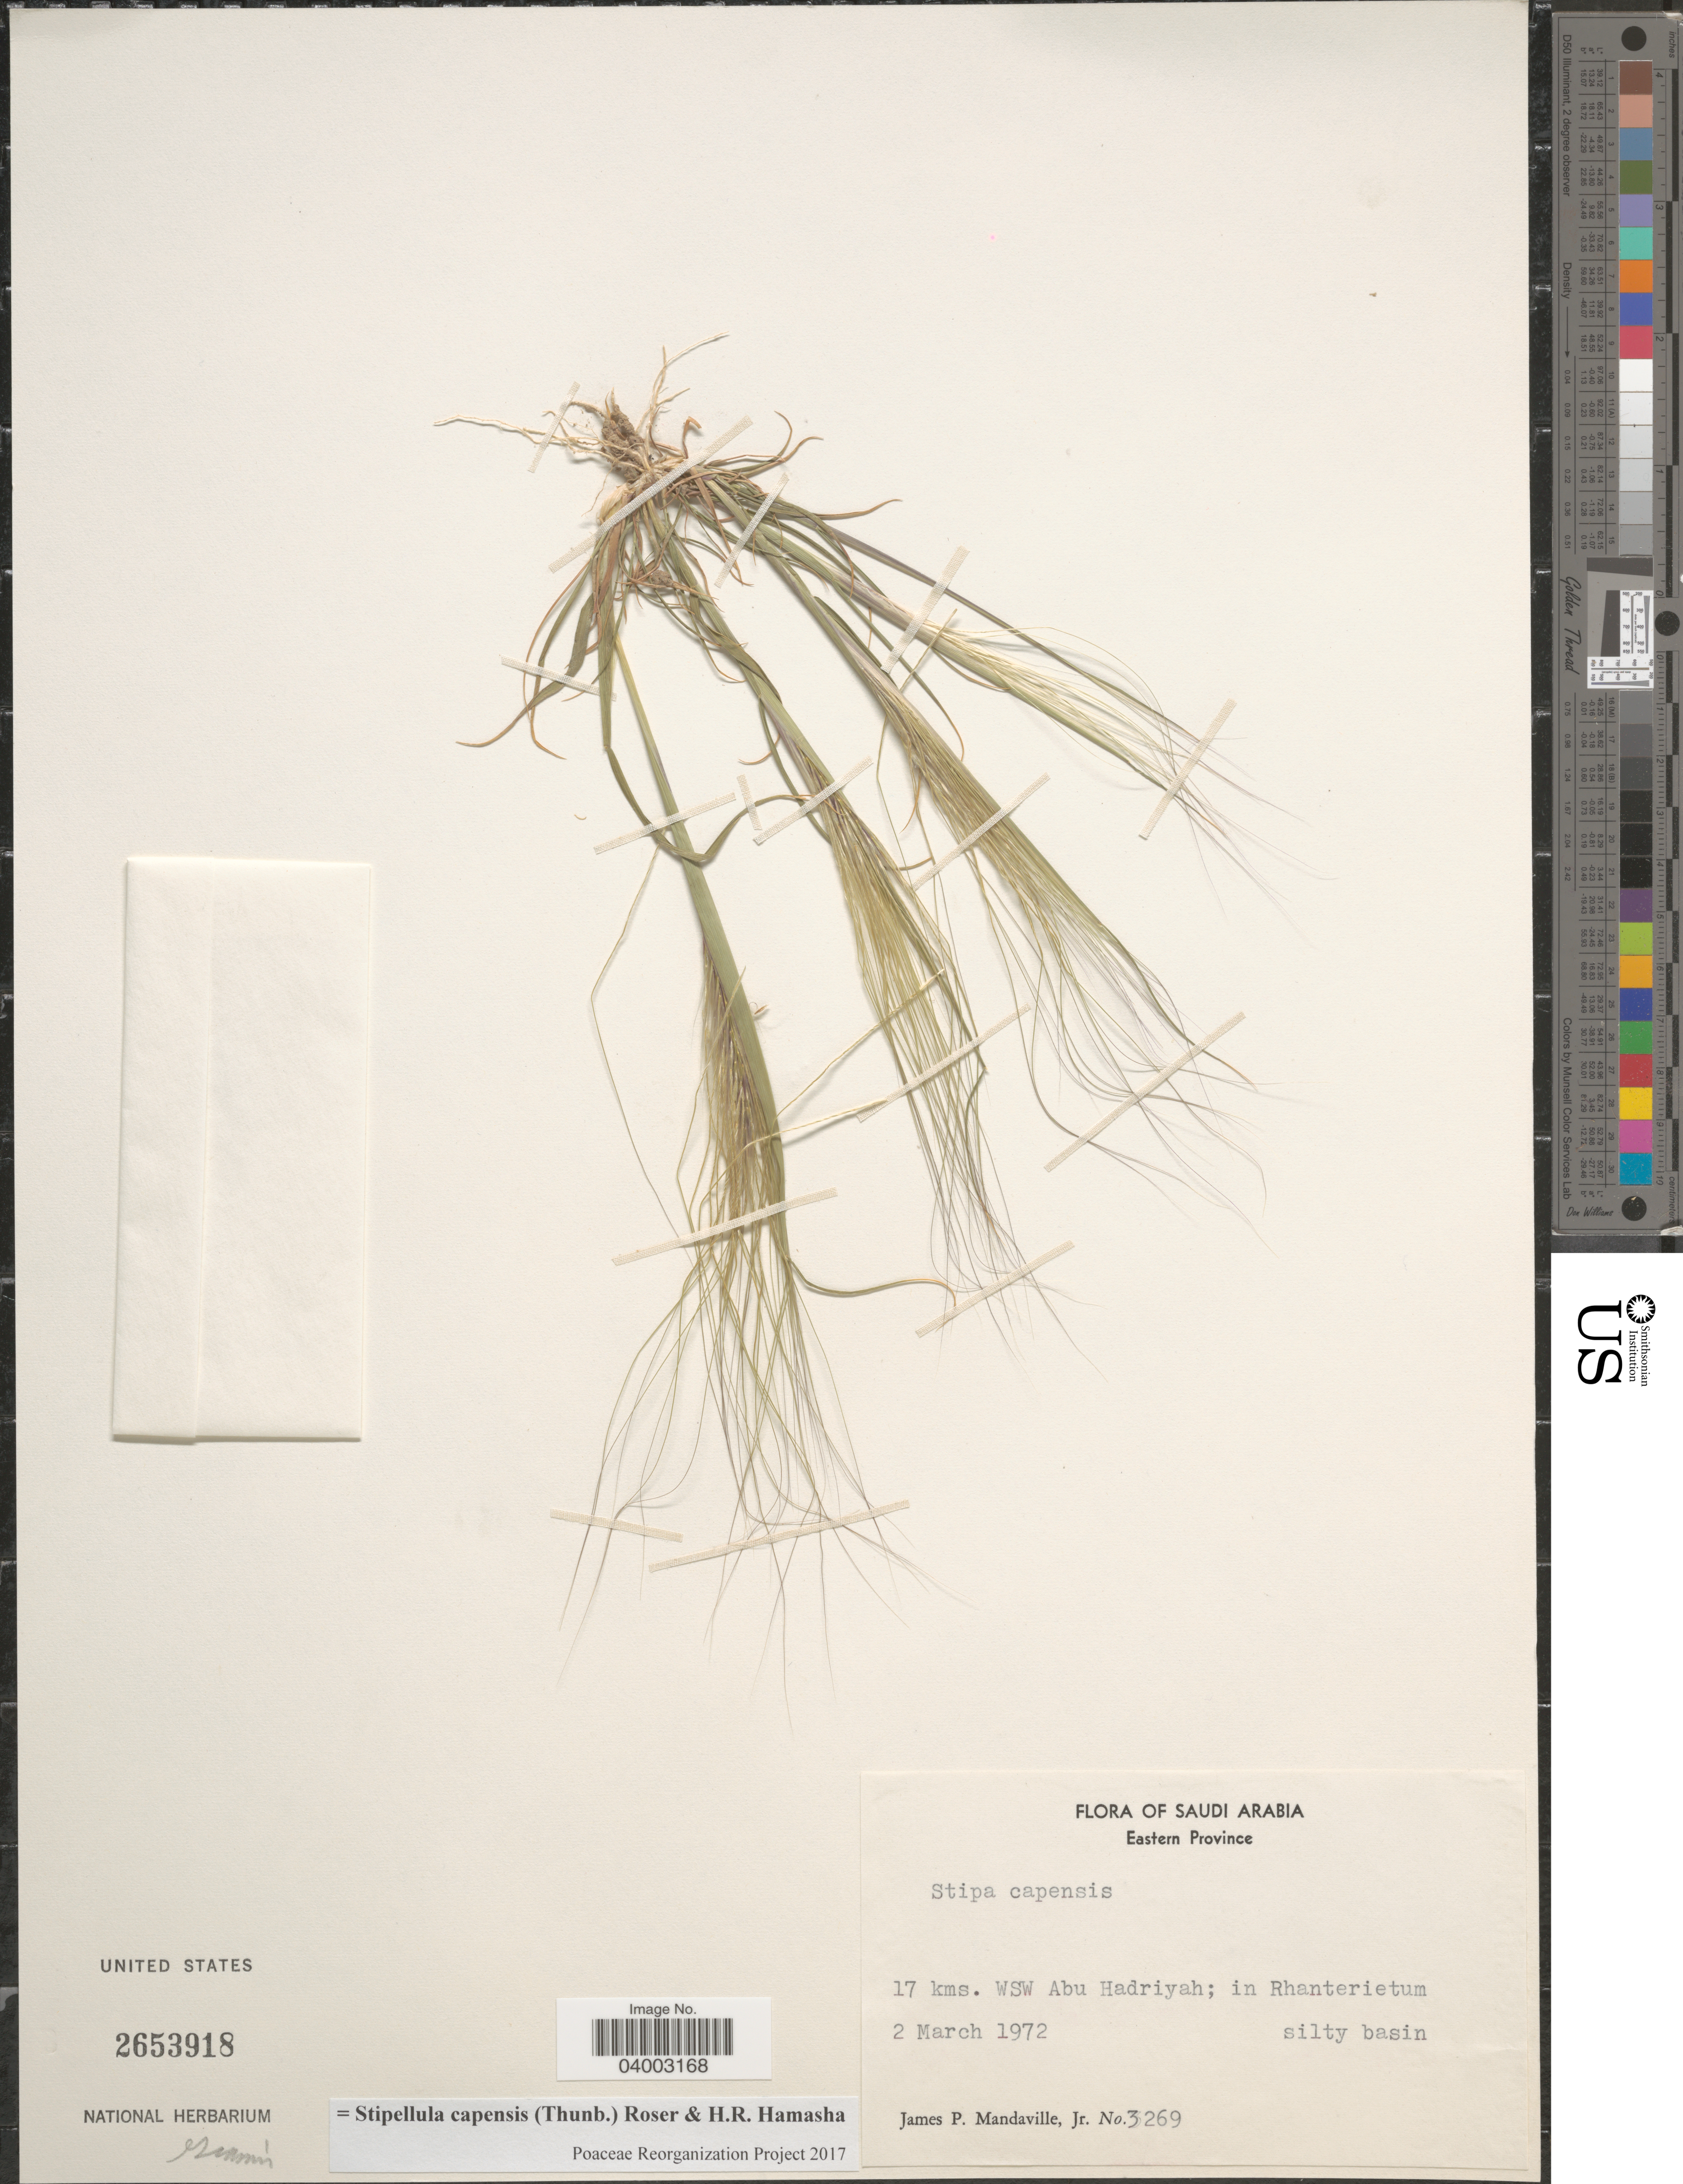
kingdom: Plantae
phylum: Tracheophyta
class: Liliopsida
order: Poales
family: Poaceae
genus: Stipellula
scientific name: Stipellula capensis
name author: (Thunb.) Röser & H. R. Hamasha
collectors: J. Mandaville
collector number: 3269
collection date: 1972-03-02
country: Saudi Arabia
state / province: Ash Sharqiyah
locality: Eastern Province. 17 kms. WSW Abu Hadriyah; in Rhanterietum silty basin.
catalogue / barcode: US 2653918